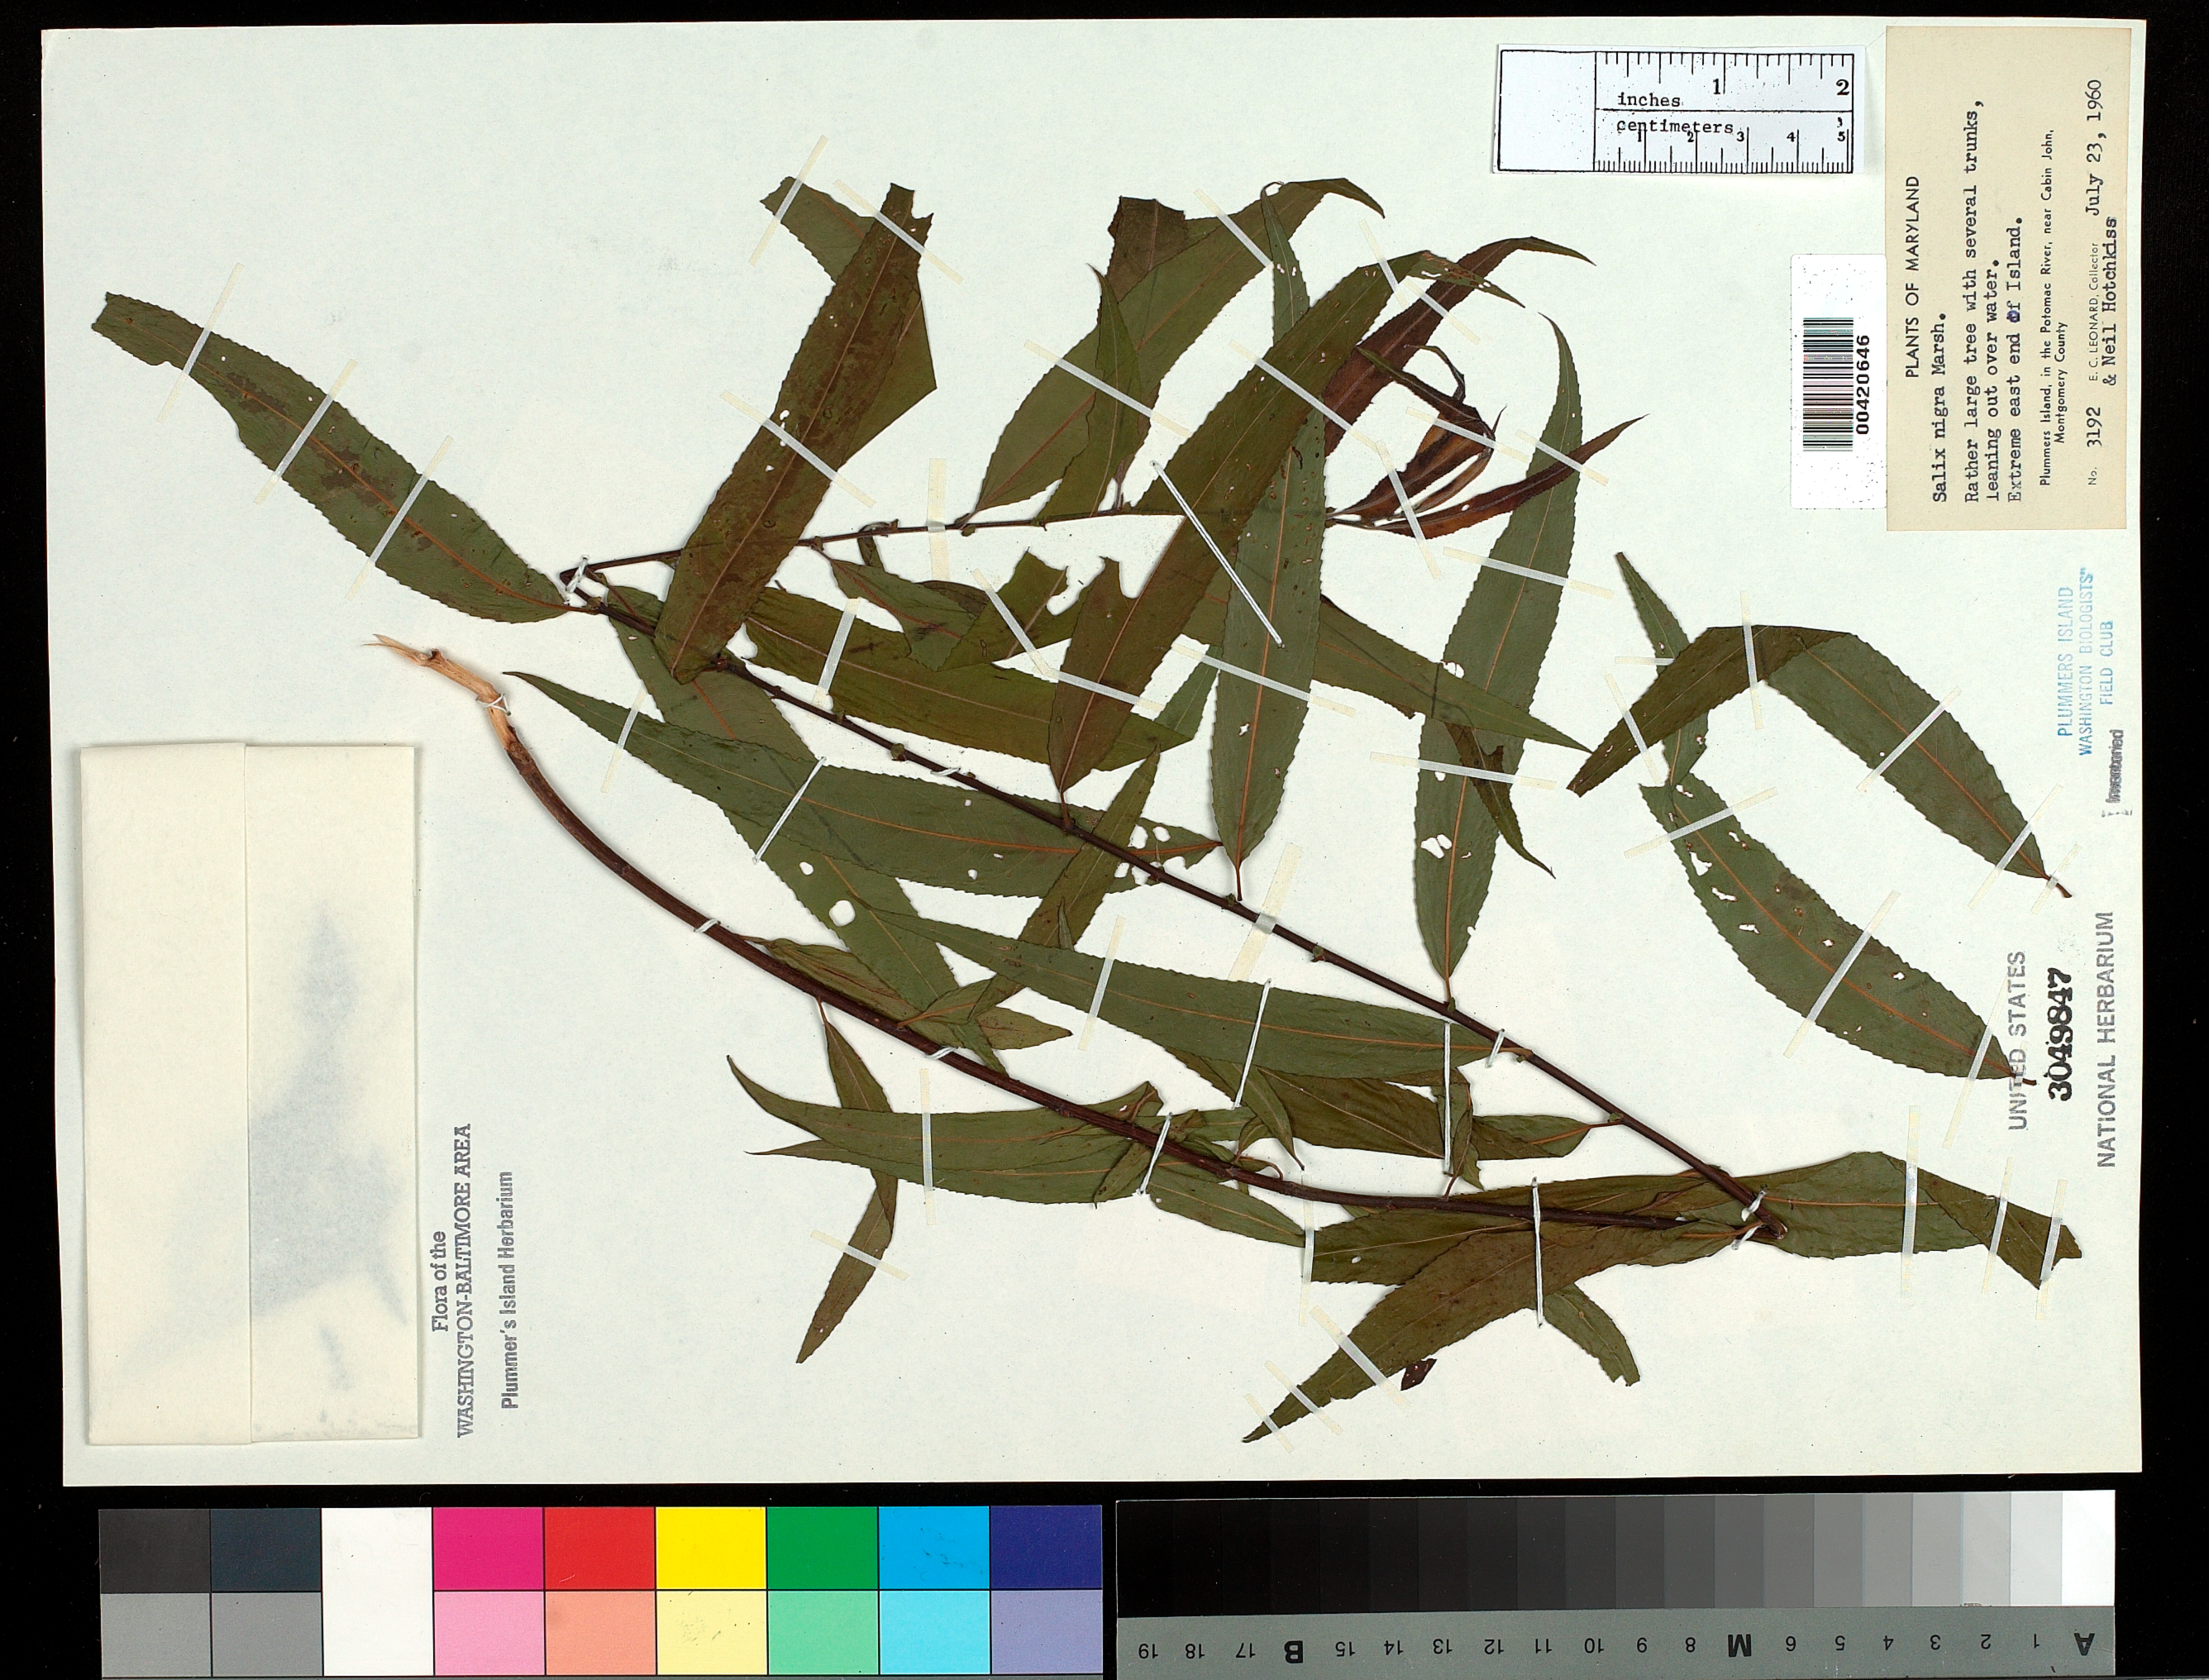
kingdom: Plantae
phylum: Tracheophyta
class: Magnoliopsida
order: Malpighiales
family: Salicaceae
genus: Salix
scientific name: Salix nigra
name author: Marshall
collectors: E. C. Leonard & N. Hotchkiss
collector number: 3192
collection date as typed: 23 Jul 1960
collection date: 1960-07-23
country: United States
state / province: Maryland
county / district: Montgomery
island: Plummers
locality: Plummer's Island; extreme east end of Island C. & O. Canal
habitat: Leaning out over water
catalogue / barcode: US 3049847